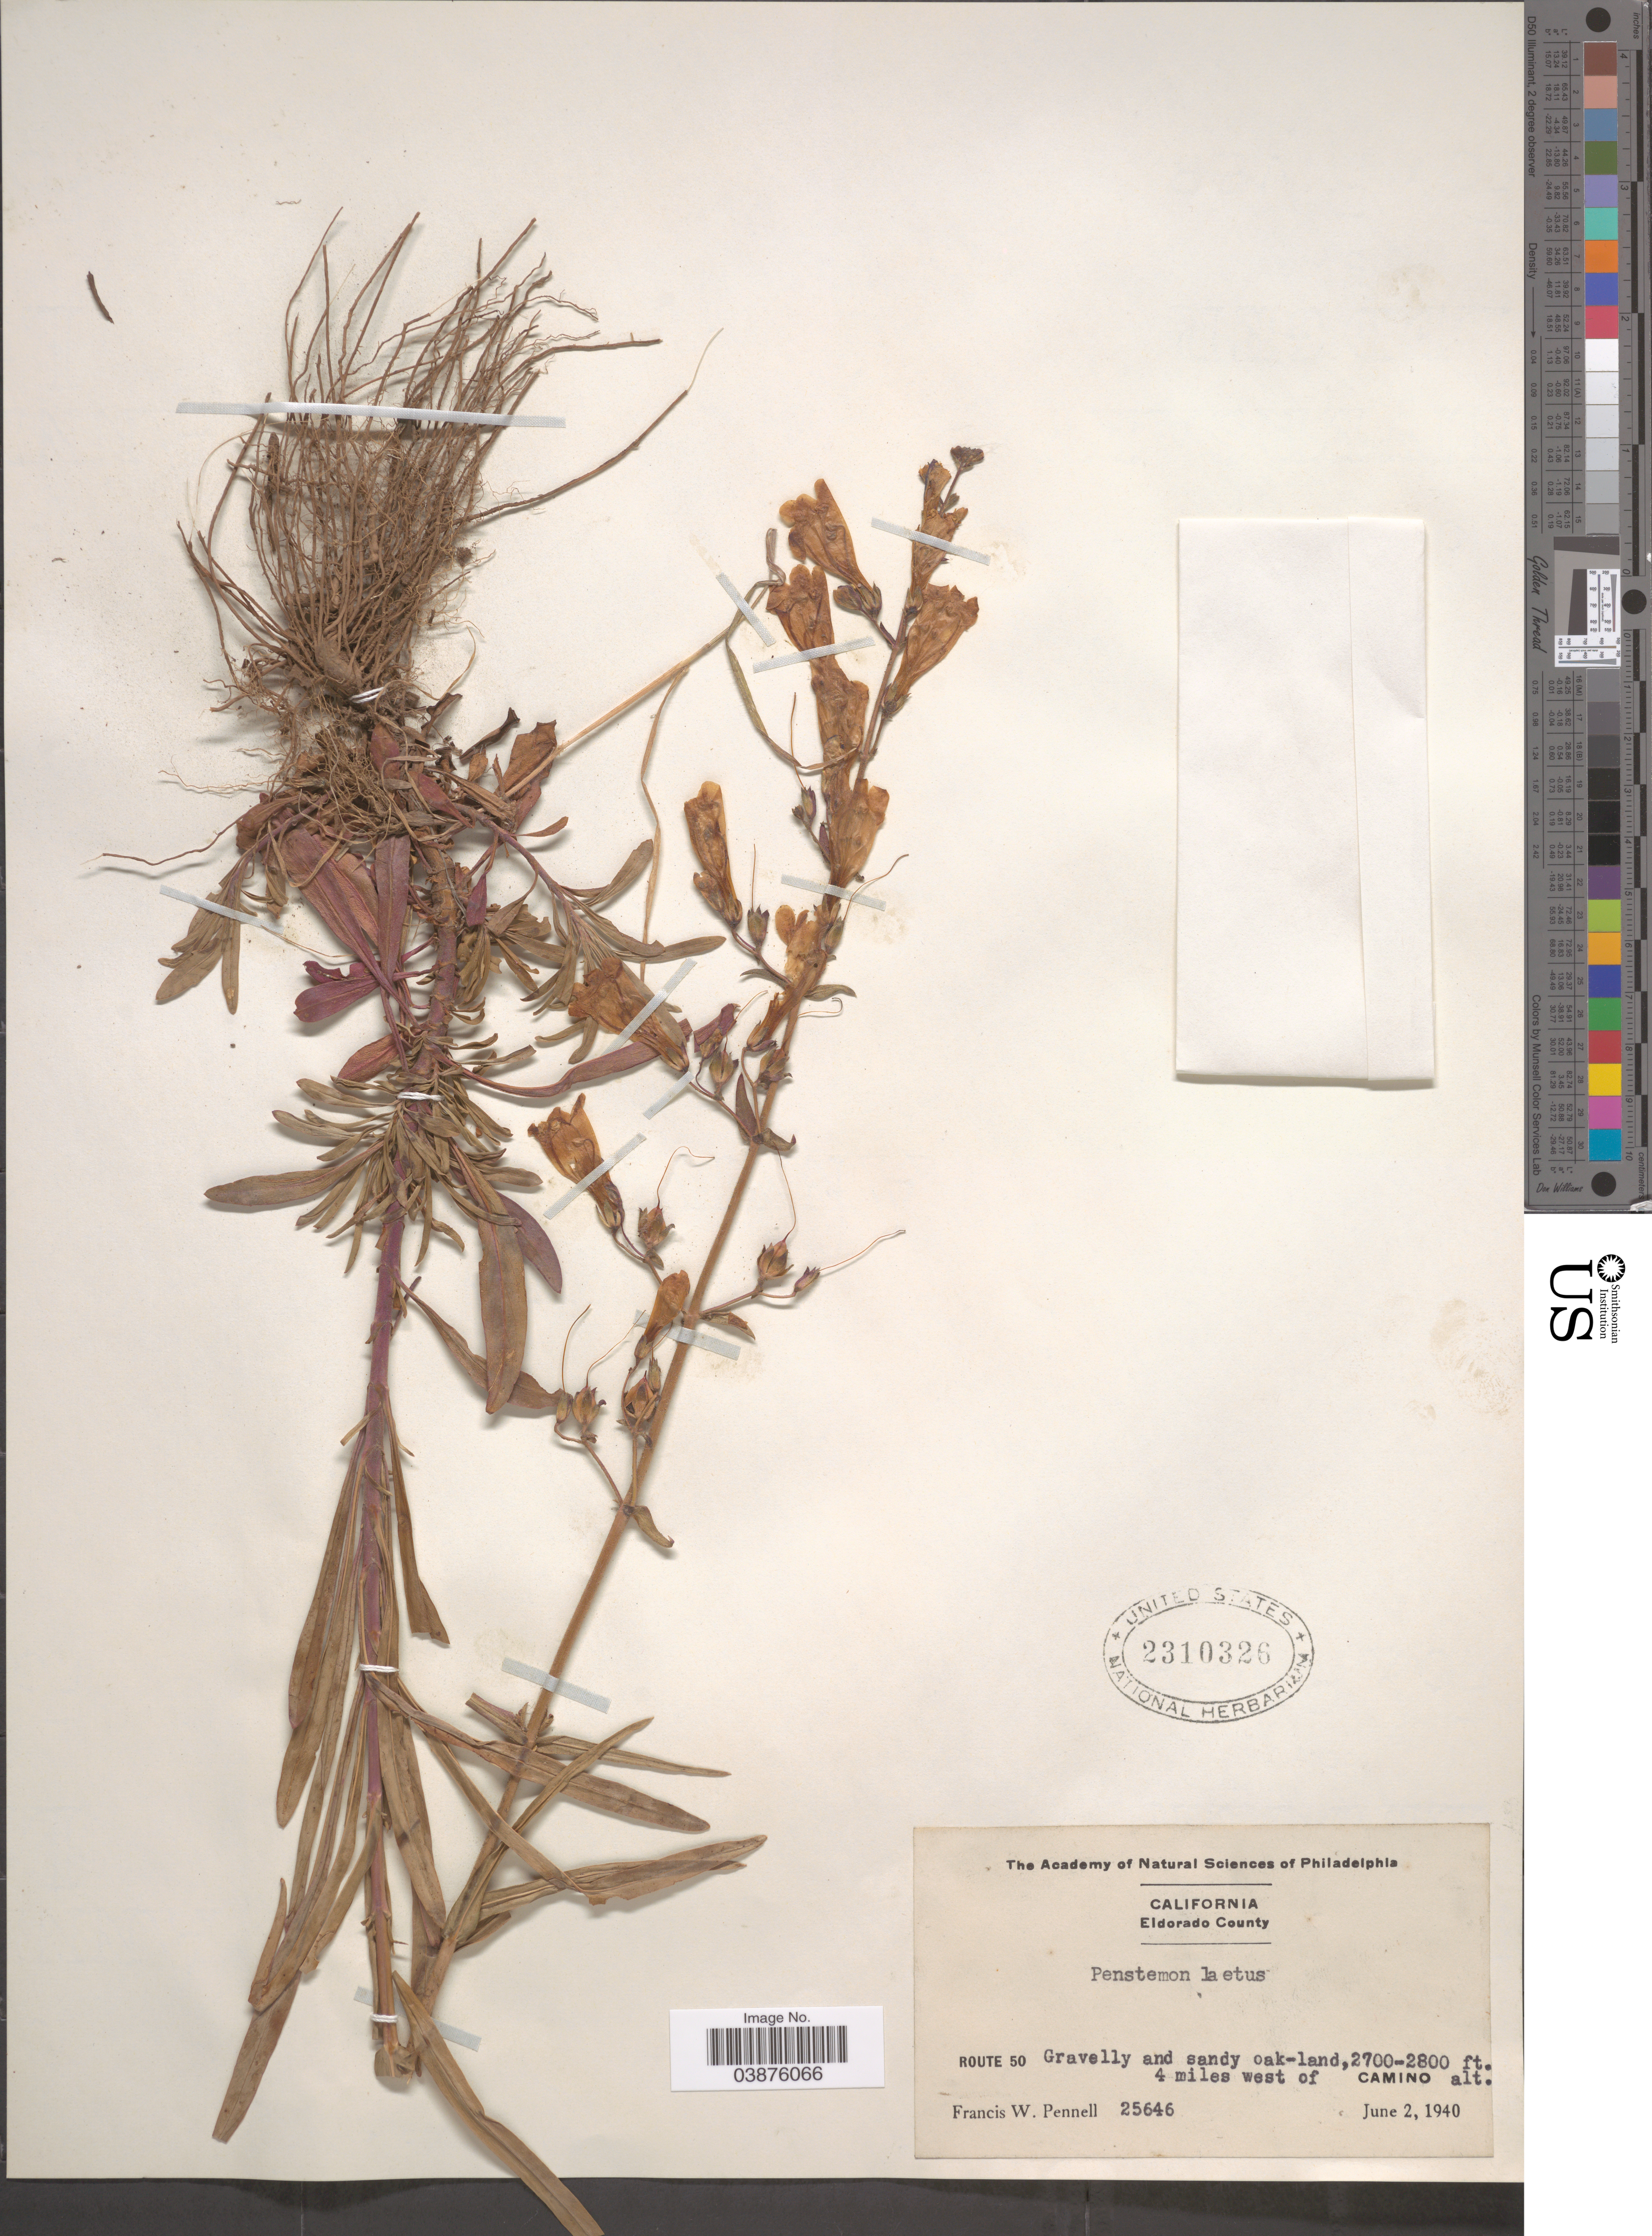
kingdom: Plantae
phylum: Tracheophyta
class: Magnoliopsida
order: Lamiales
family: Plantaginaceae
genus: Penstemon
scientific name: Penstemon laetus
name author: A. Gray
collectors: F. W. Pennell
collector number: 25646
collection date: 1940-06-02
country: United States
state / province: California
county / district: El Dorado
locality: Eldorado County. Route 50, 4 miles west of Camino.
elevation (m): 823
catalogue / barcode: US 2310326